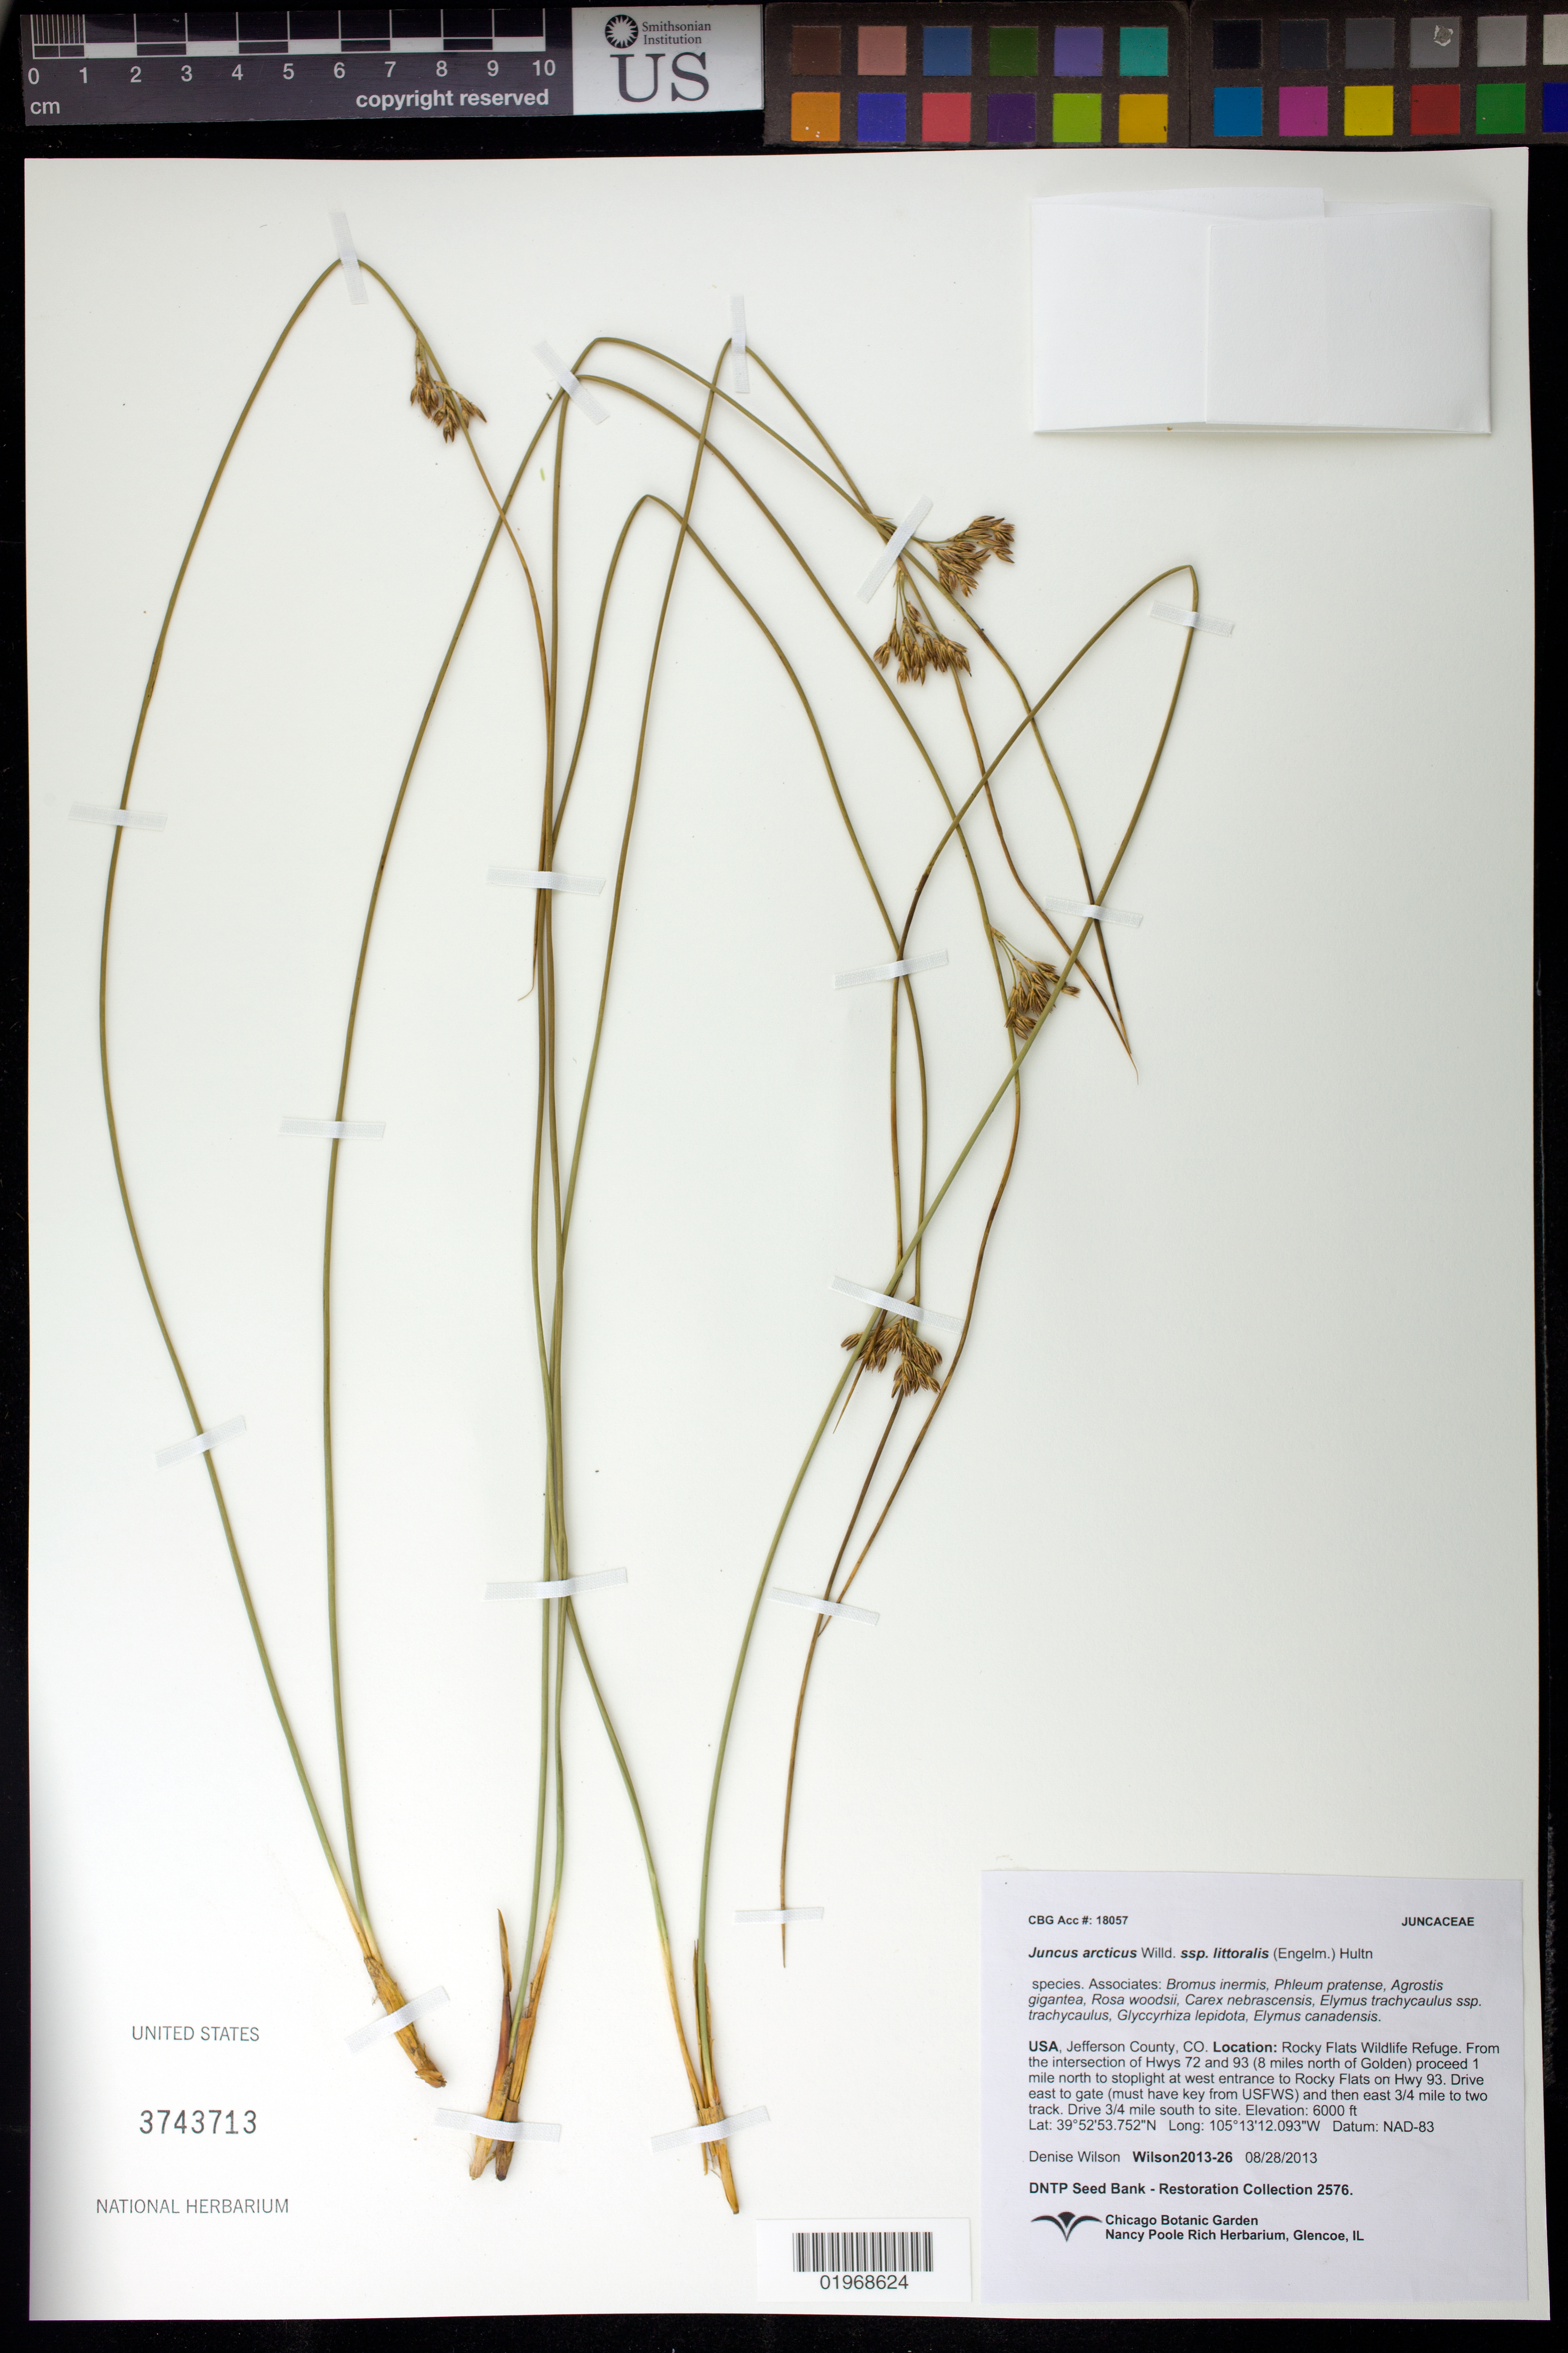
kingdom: Plantae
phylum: Tracheophyta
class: Liliopsida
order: Poales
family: Juncaceae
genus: Juncus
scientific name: Juncus arcticus subsp. littoralis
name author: (Engelm.) Hultén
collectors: D. Wilson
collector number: Wilson2013-26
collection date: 2013-08-28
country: United States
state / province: Colorado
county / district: Jefferson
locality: Rocky Flats Wildlife Refuge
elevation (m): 1829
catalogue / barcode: US 3743713